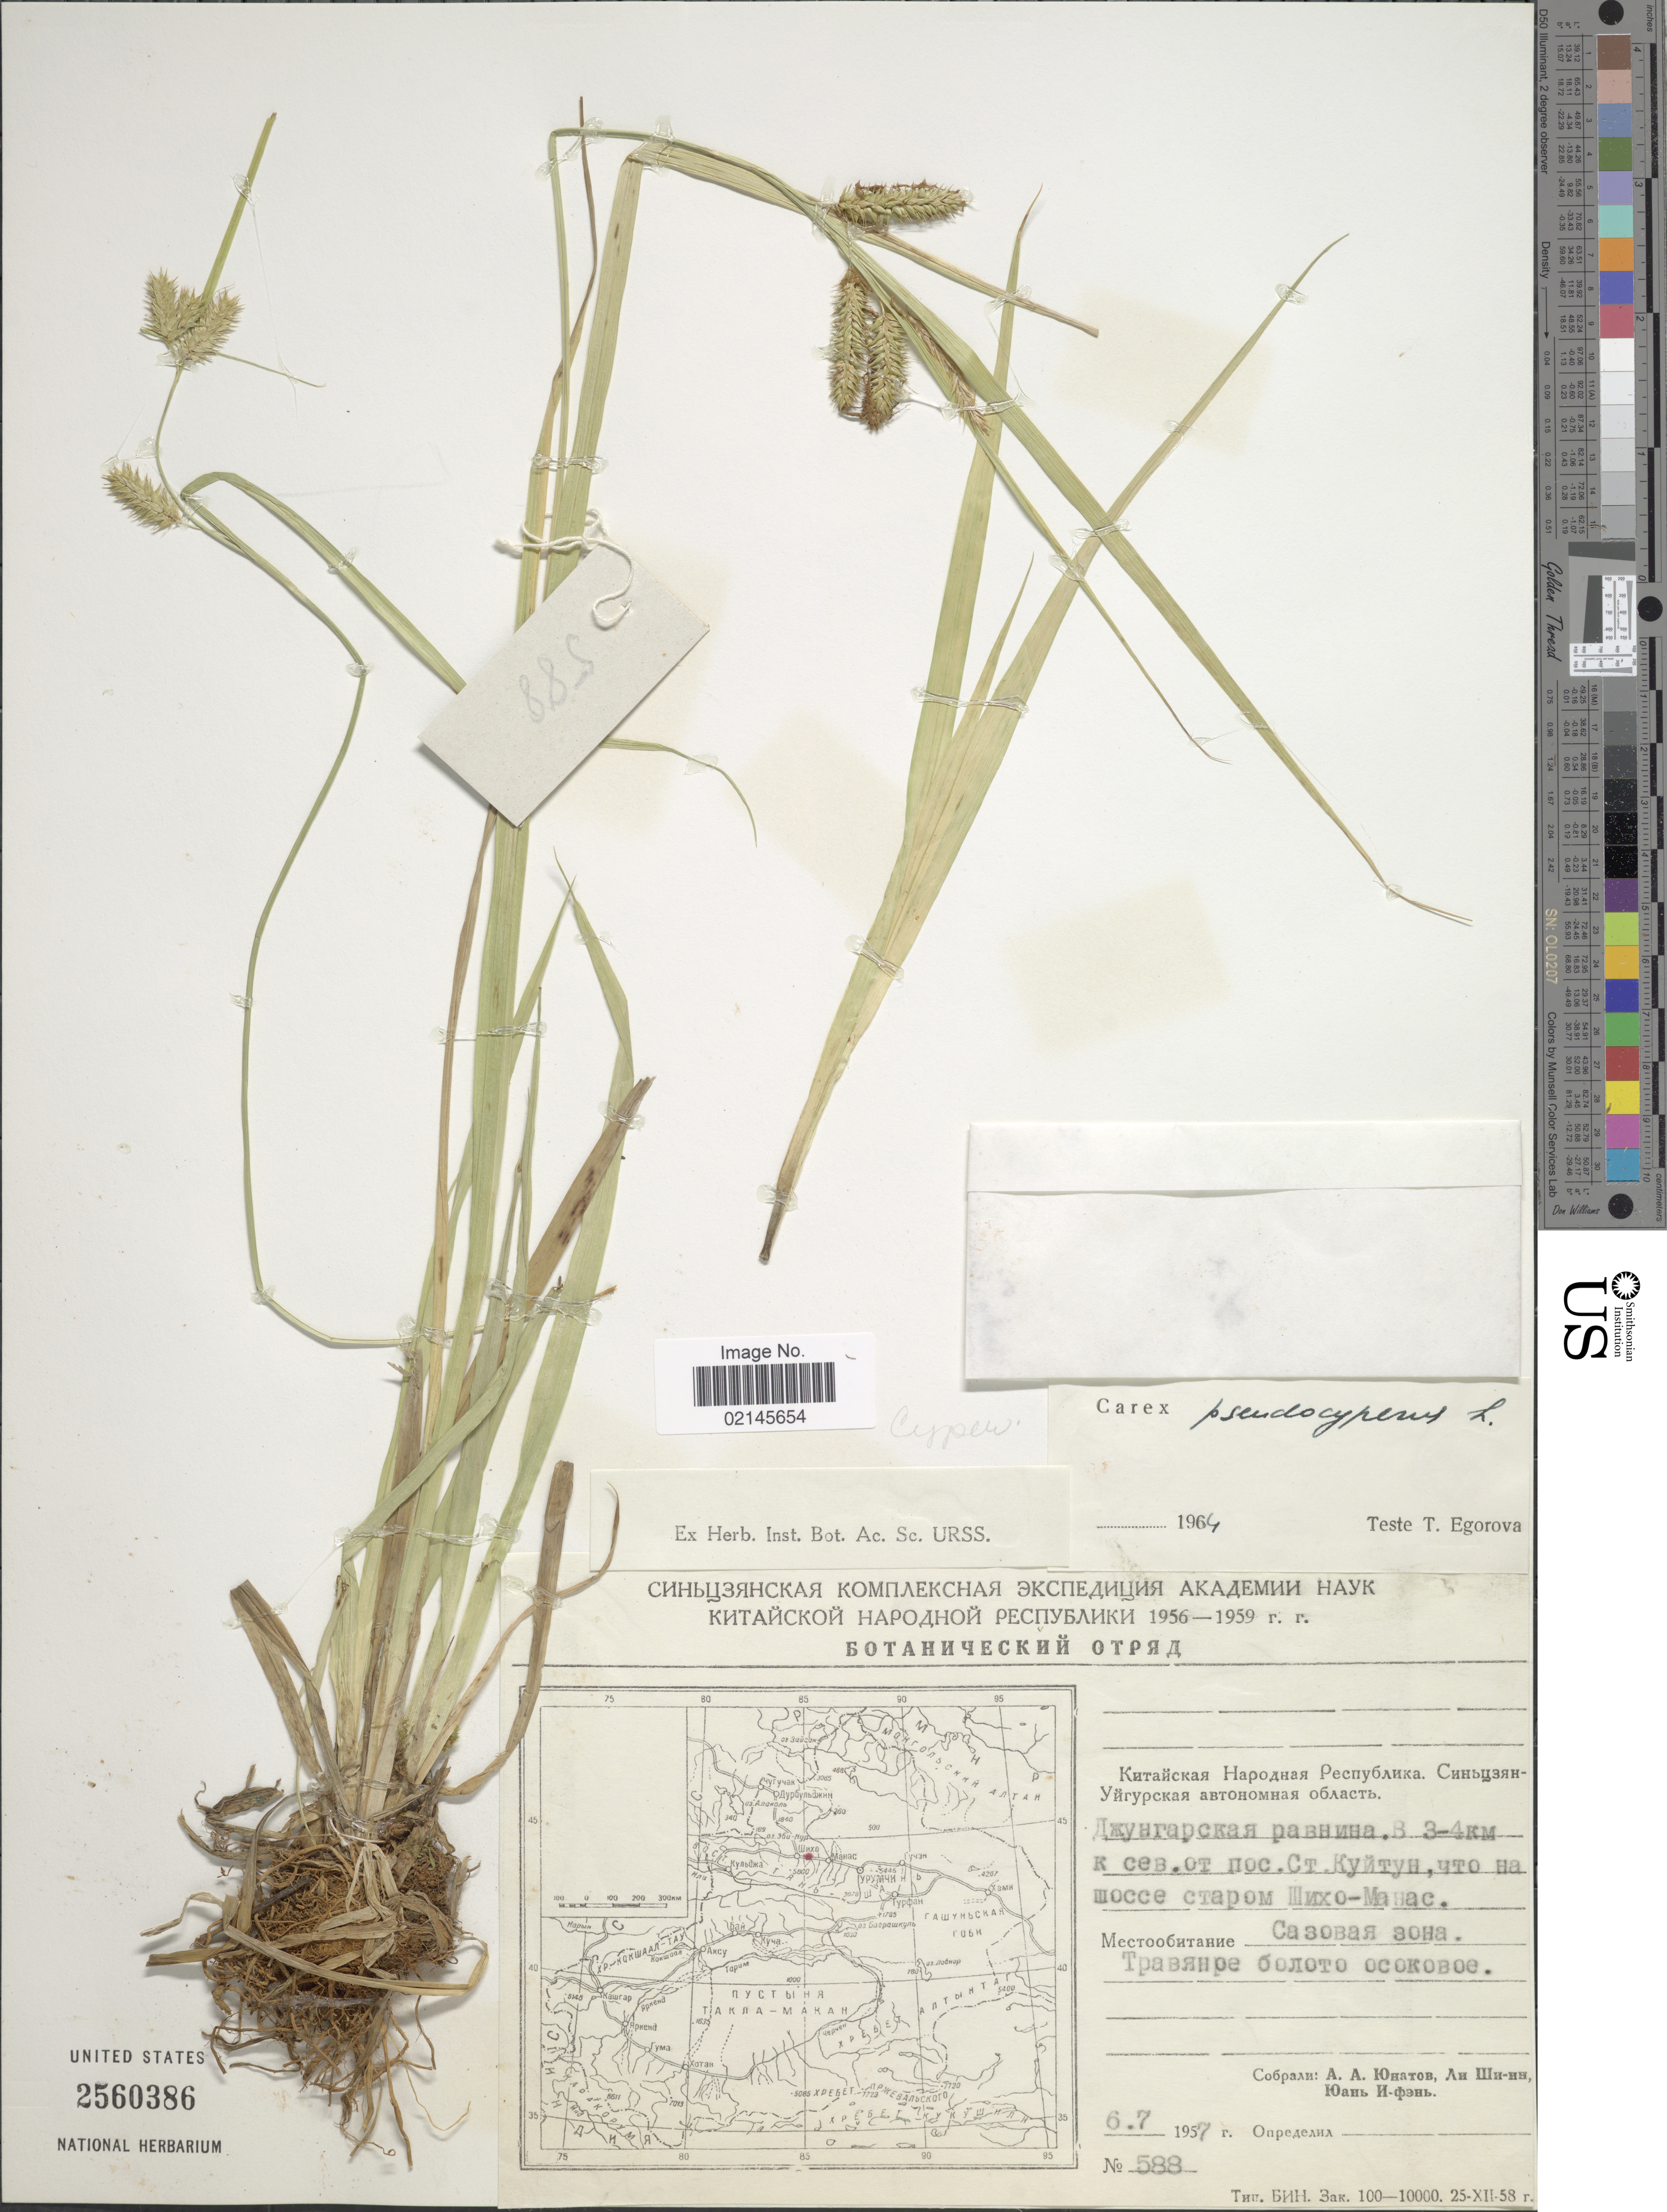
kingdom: Plantae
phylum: Tracheophyta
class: Liliopsida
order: Poales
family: Cyperaceae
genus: Carex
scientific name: Carex pseudocyperus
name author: L.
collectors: Collector illegible, Collector illegible & Collector illegible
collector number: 588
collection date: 1957-07-06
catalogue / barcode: US 2560386